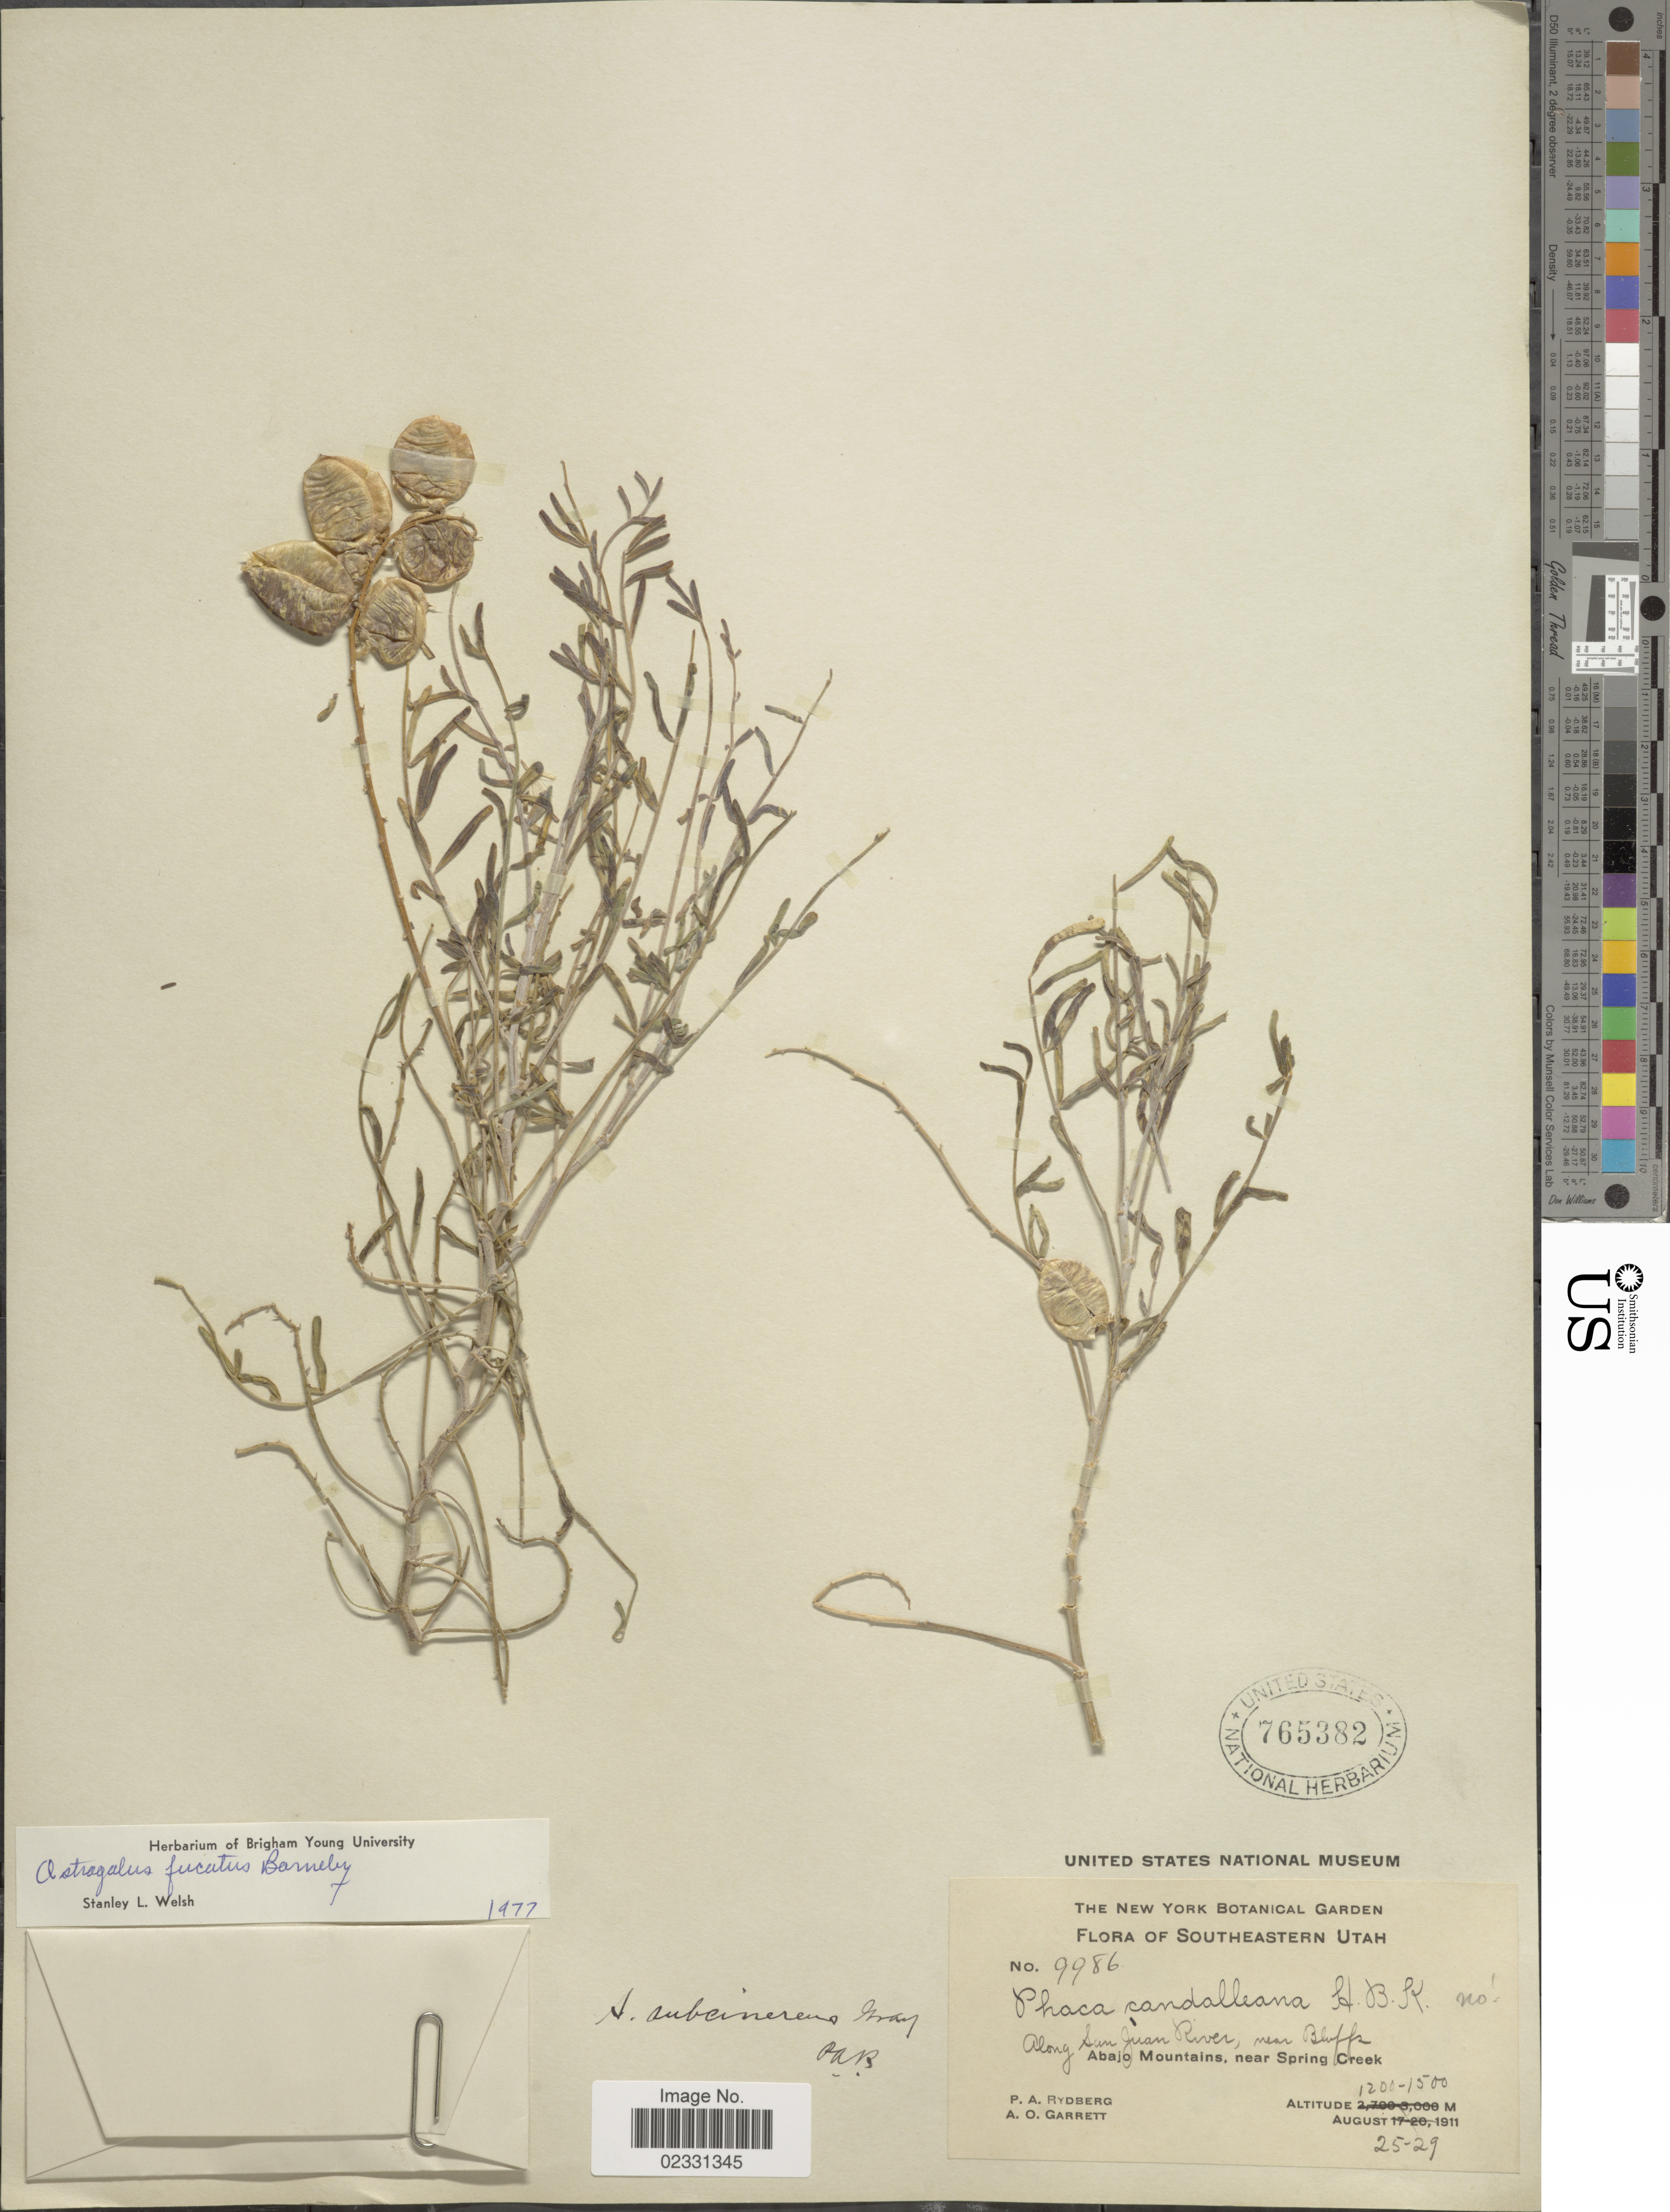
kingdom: Plantae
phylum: Tracheophyta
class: Magnoliopsida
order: Fabales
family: Fabaceae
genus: Astragalus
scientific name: Astragalus fucatus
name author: Barneby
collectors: P. A. Rydberg & A. O. Garrett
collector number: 9986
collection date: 1911-08-25/1911-08-29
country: United States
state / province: Utah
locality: Southeastern Utah, Along San Juan River, near Bluffs, Abajo Mountains, near Spring Creek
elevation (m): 1200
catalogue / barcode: US 765382